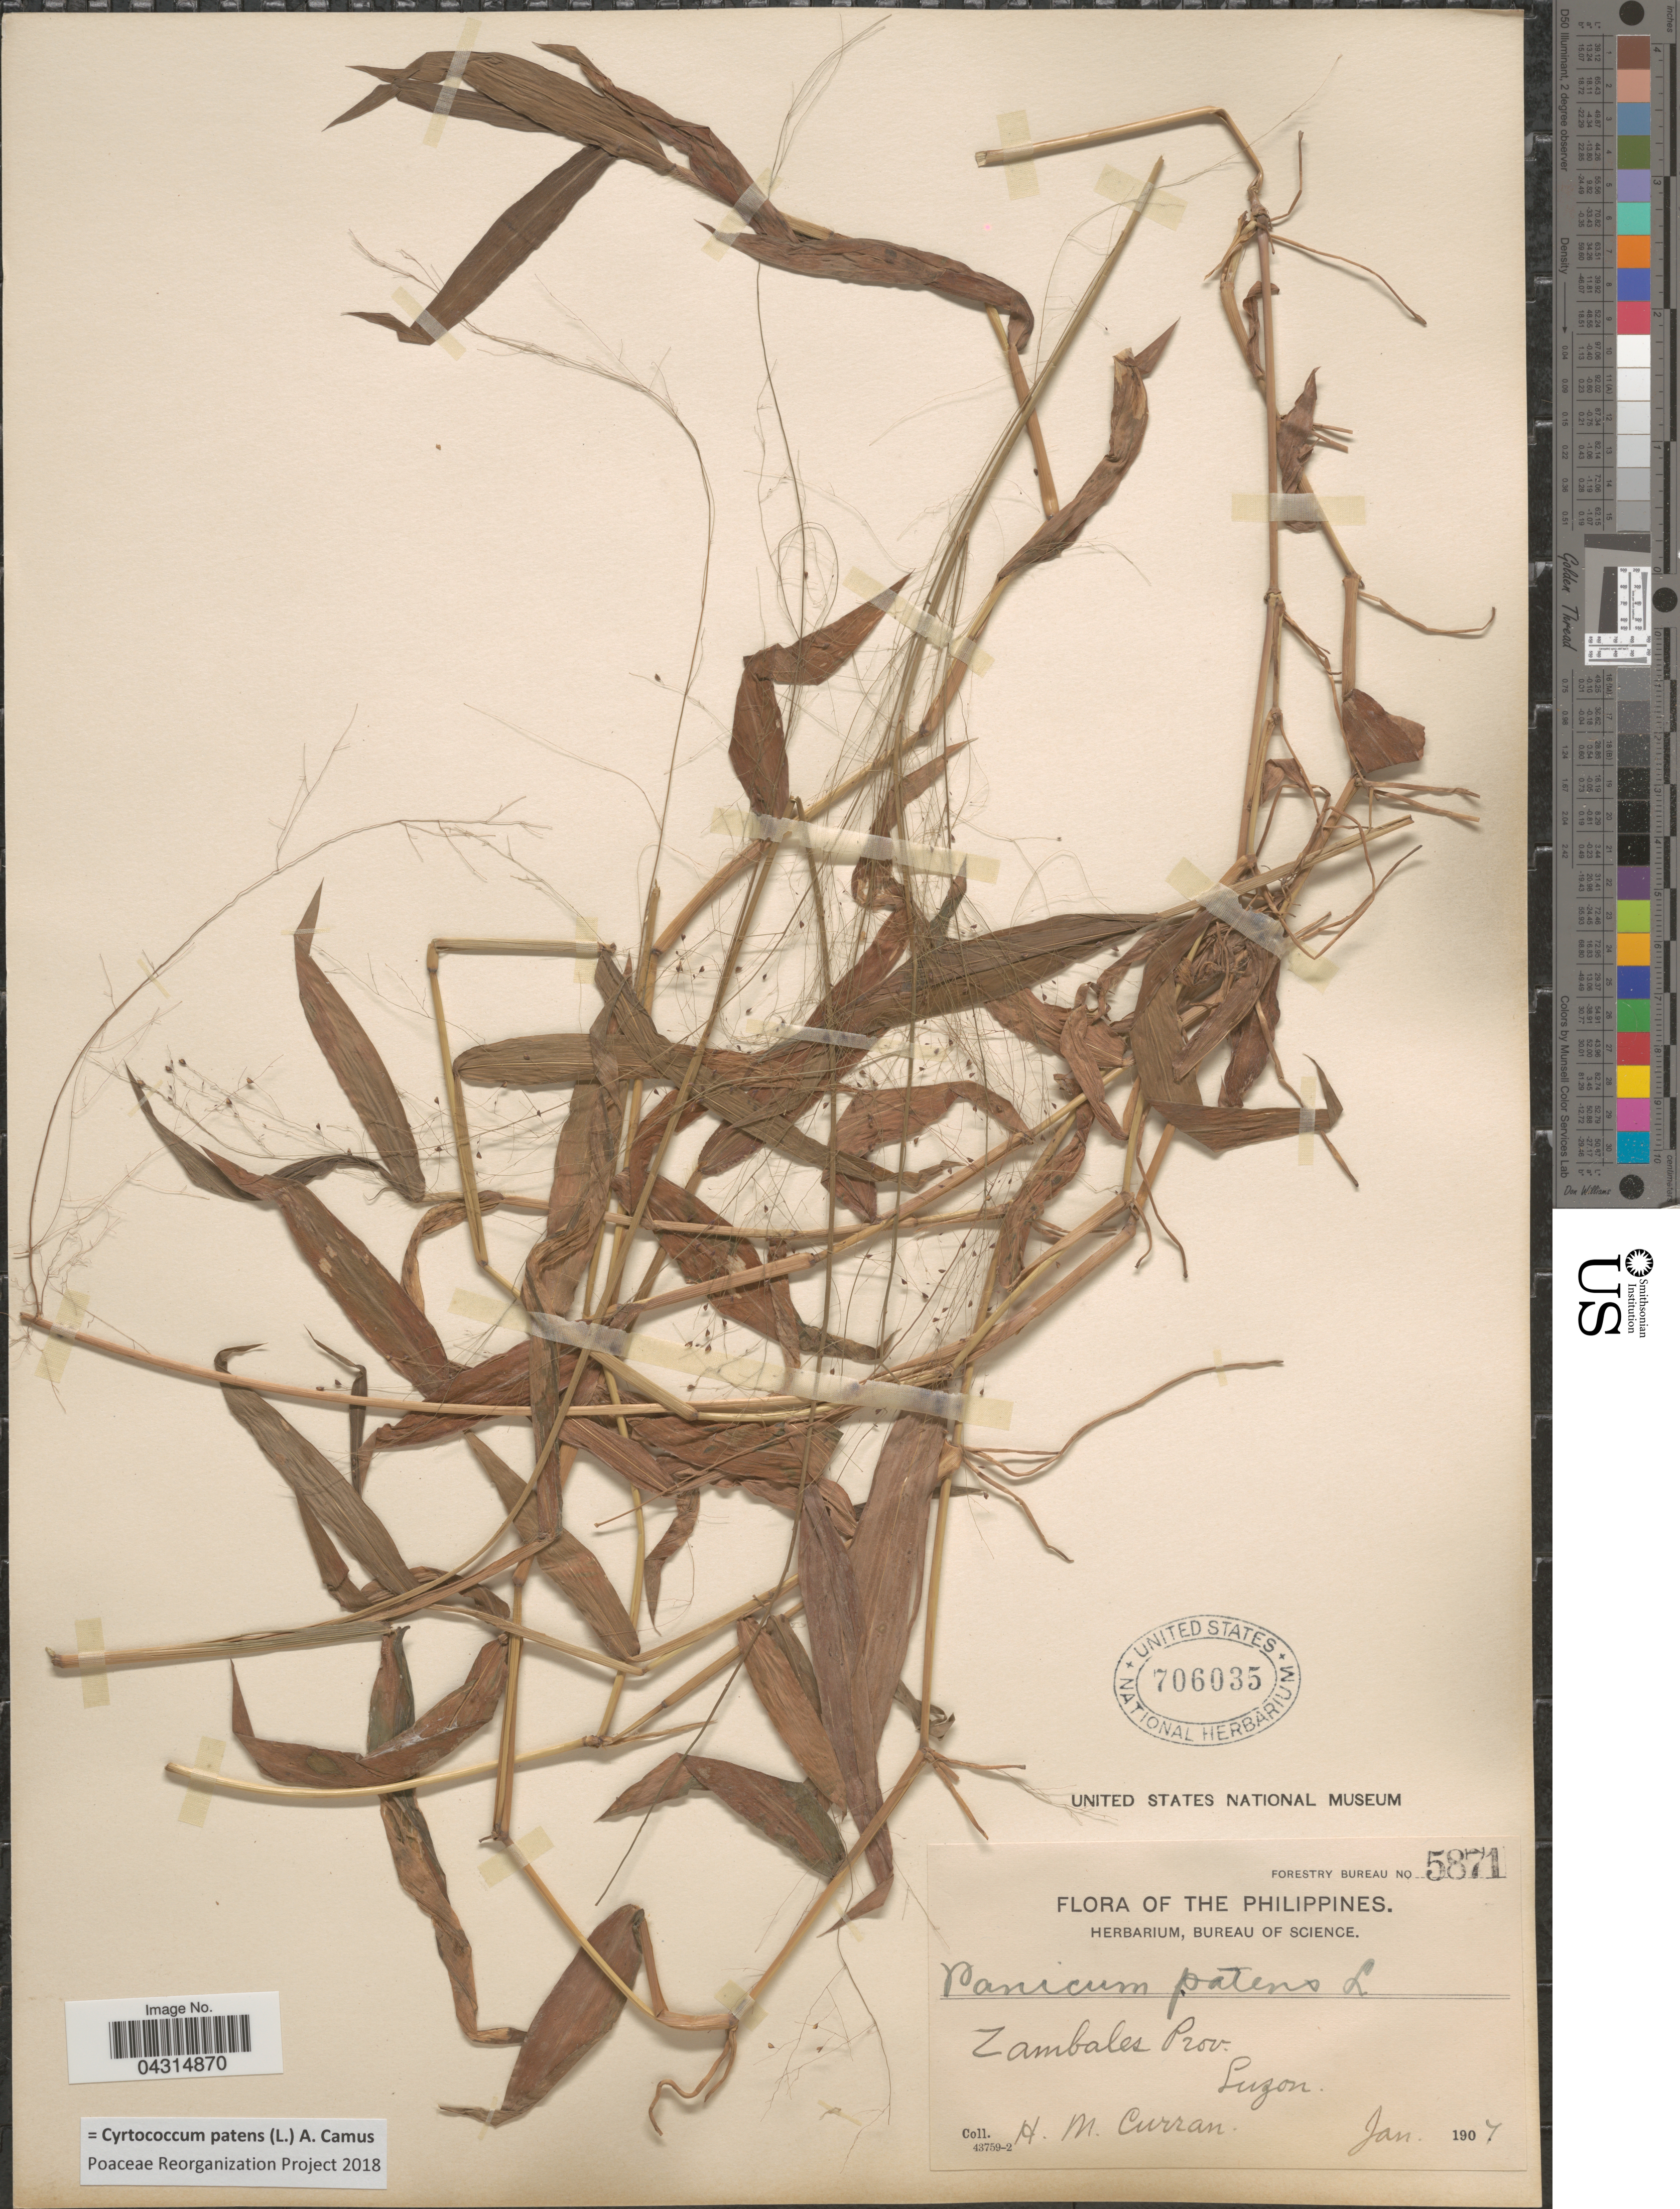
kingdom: Plantae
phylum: Tracheophyta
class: Liliopsida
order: Poales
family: Poaceae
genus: Cyrtococcum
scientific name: Cyrtococcum patens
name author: (L.) A. Camus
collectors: H. M. Curran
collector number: Forestry Bureau 5871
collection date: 1907-01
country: Philippines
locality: Zambales Prov. Luzon.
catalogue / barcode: US 706035